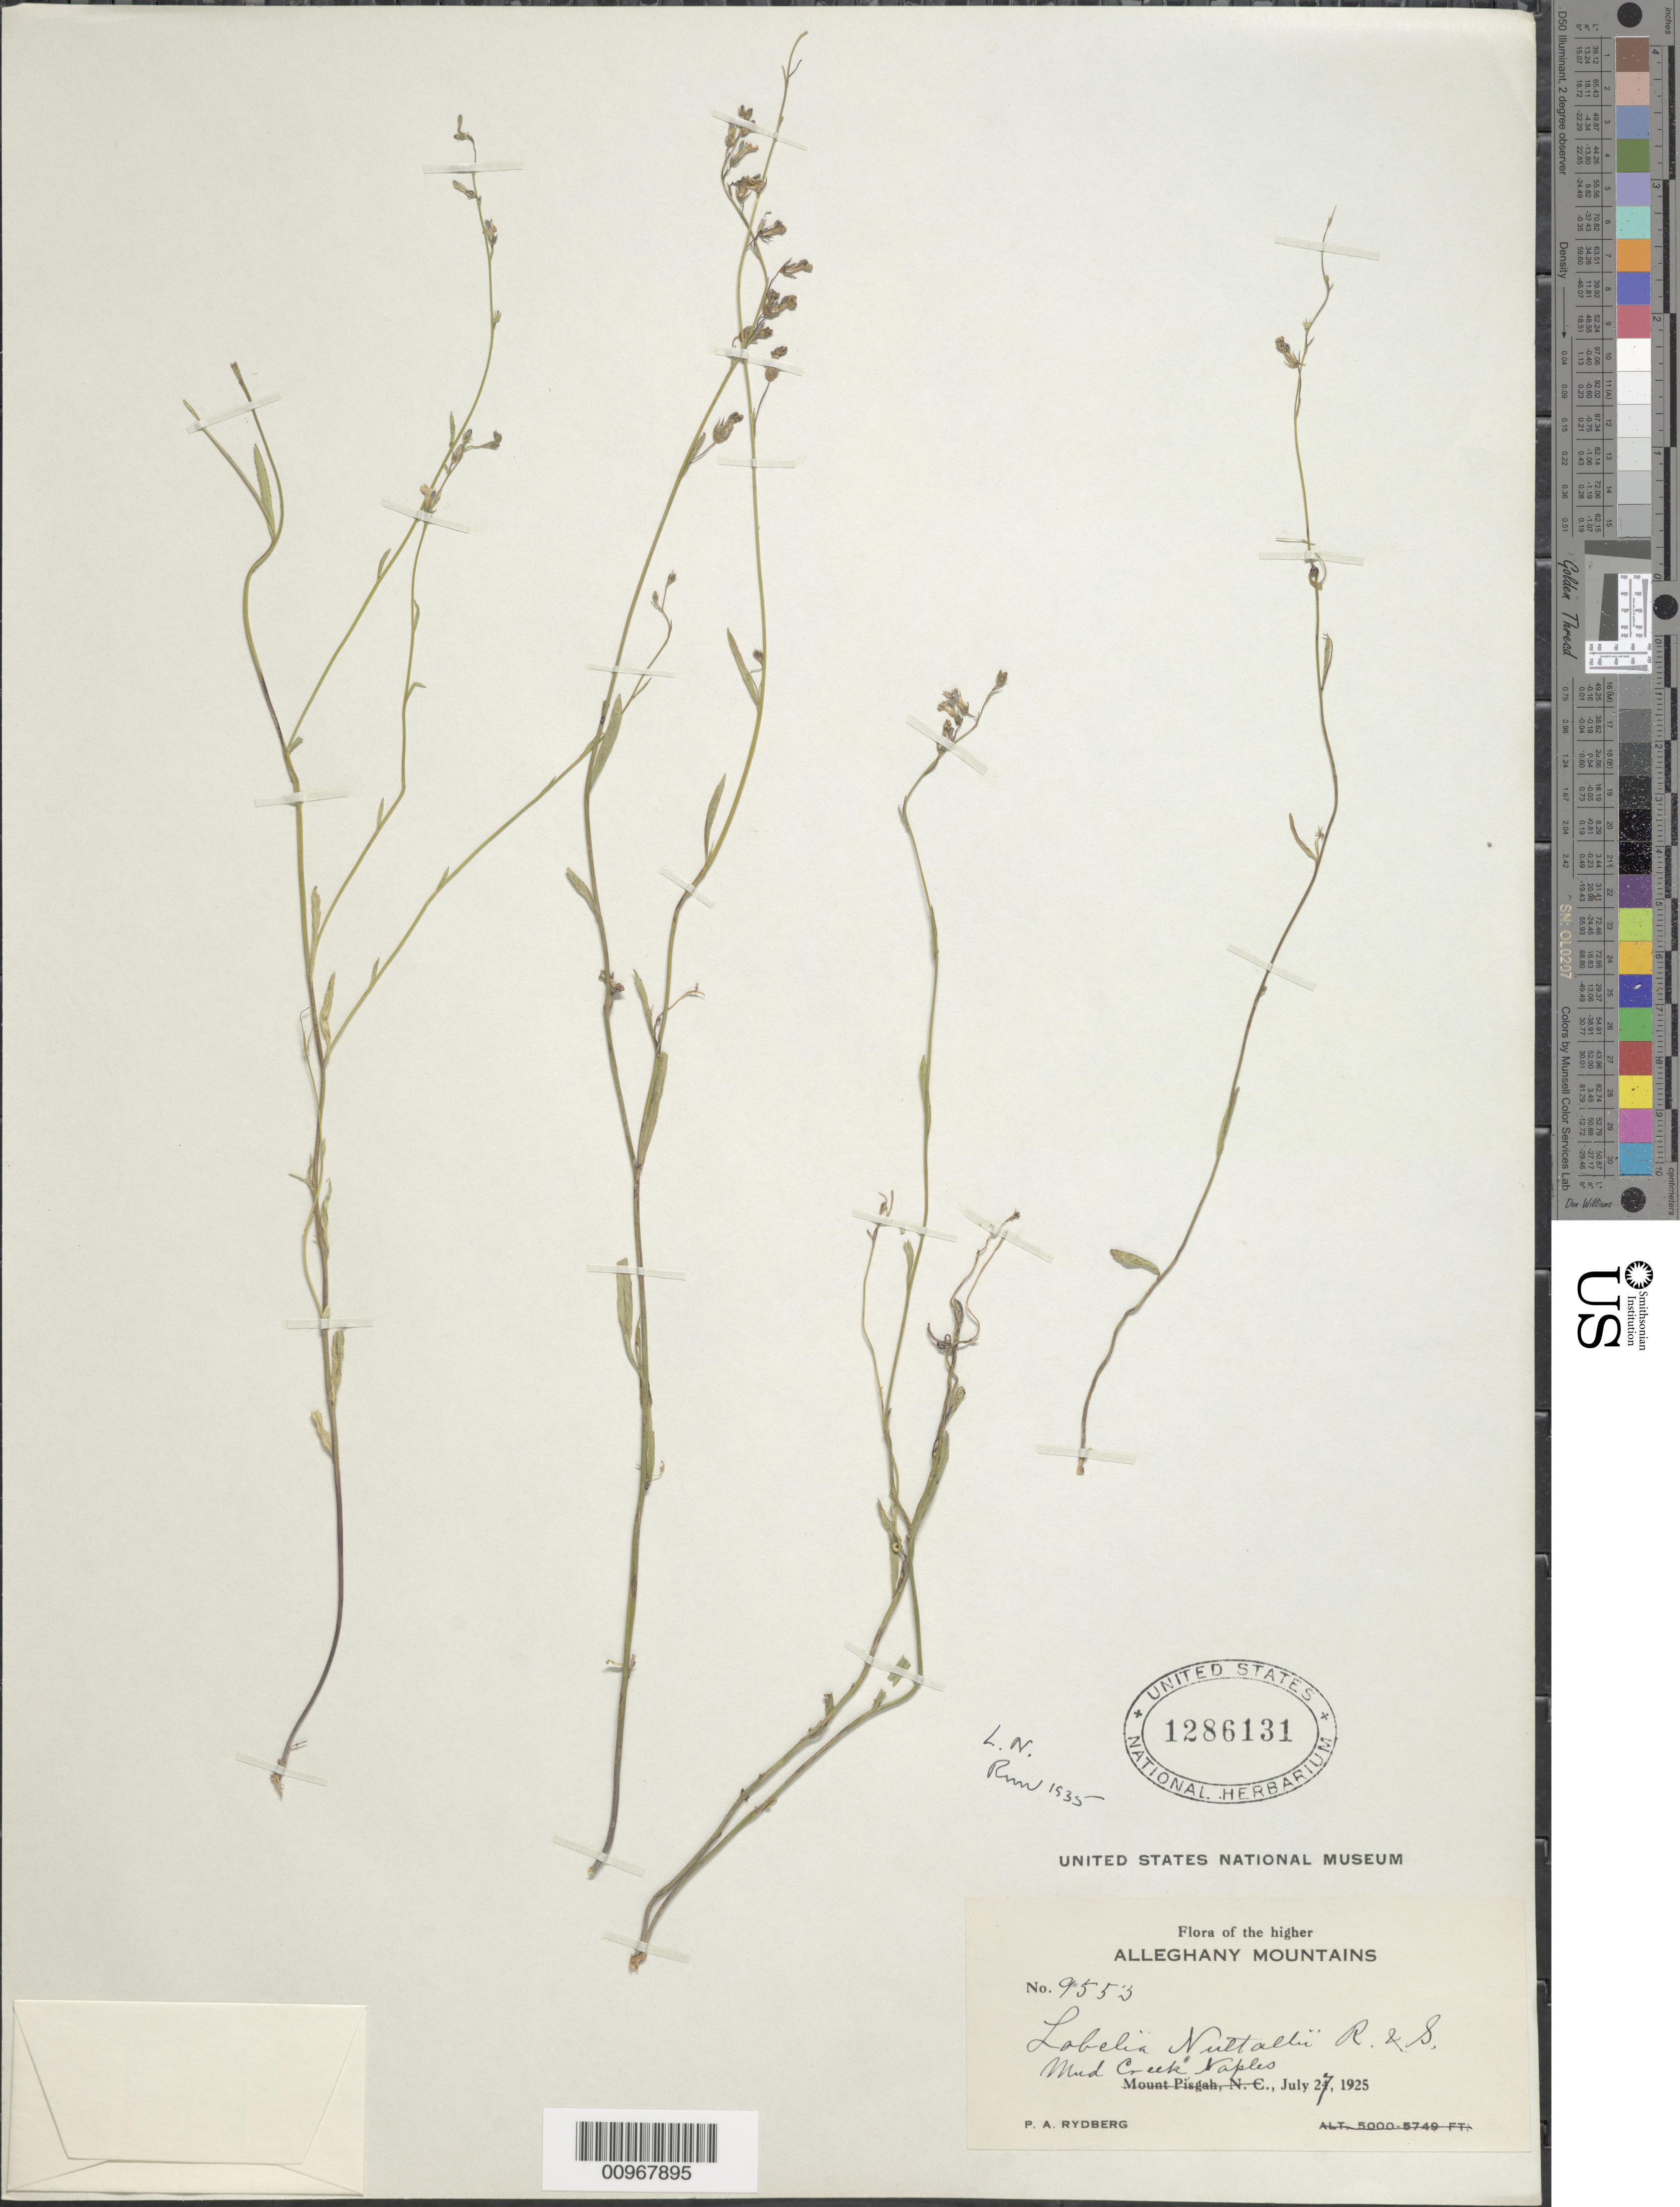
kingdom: Plantae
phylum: Tracheophyta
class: Magnoliopsida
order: Asterales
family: Campanulaceae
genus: Lobelia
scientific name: Lobelia nuttallii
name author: Schult.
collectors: P. A. Rydberg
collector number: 9553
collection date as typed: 27 Jul 1925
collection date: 1925-07-27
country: United States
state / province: North Carolina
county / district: Vance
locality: Mud Creek, Naples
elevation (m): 1524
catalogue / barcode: US 1286131